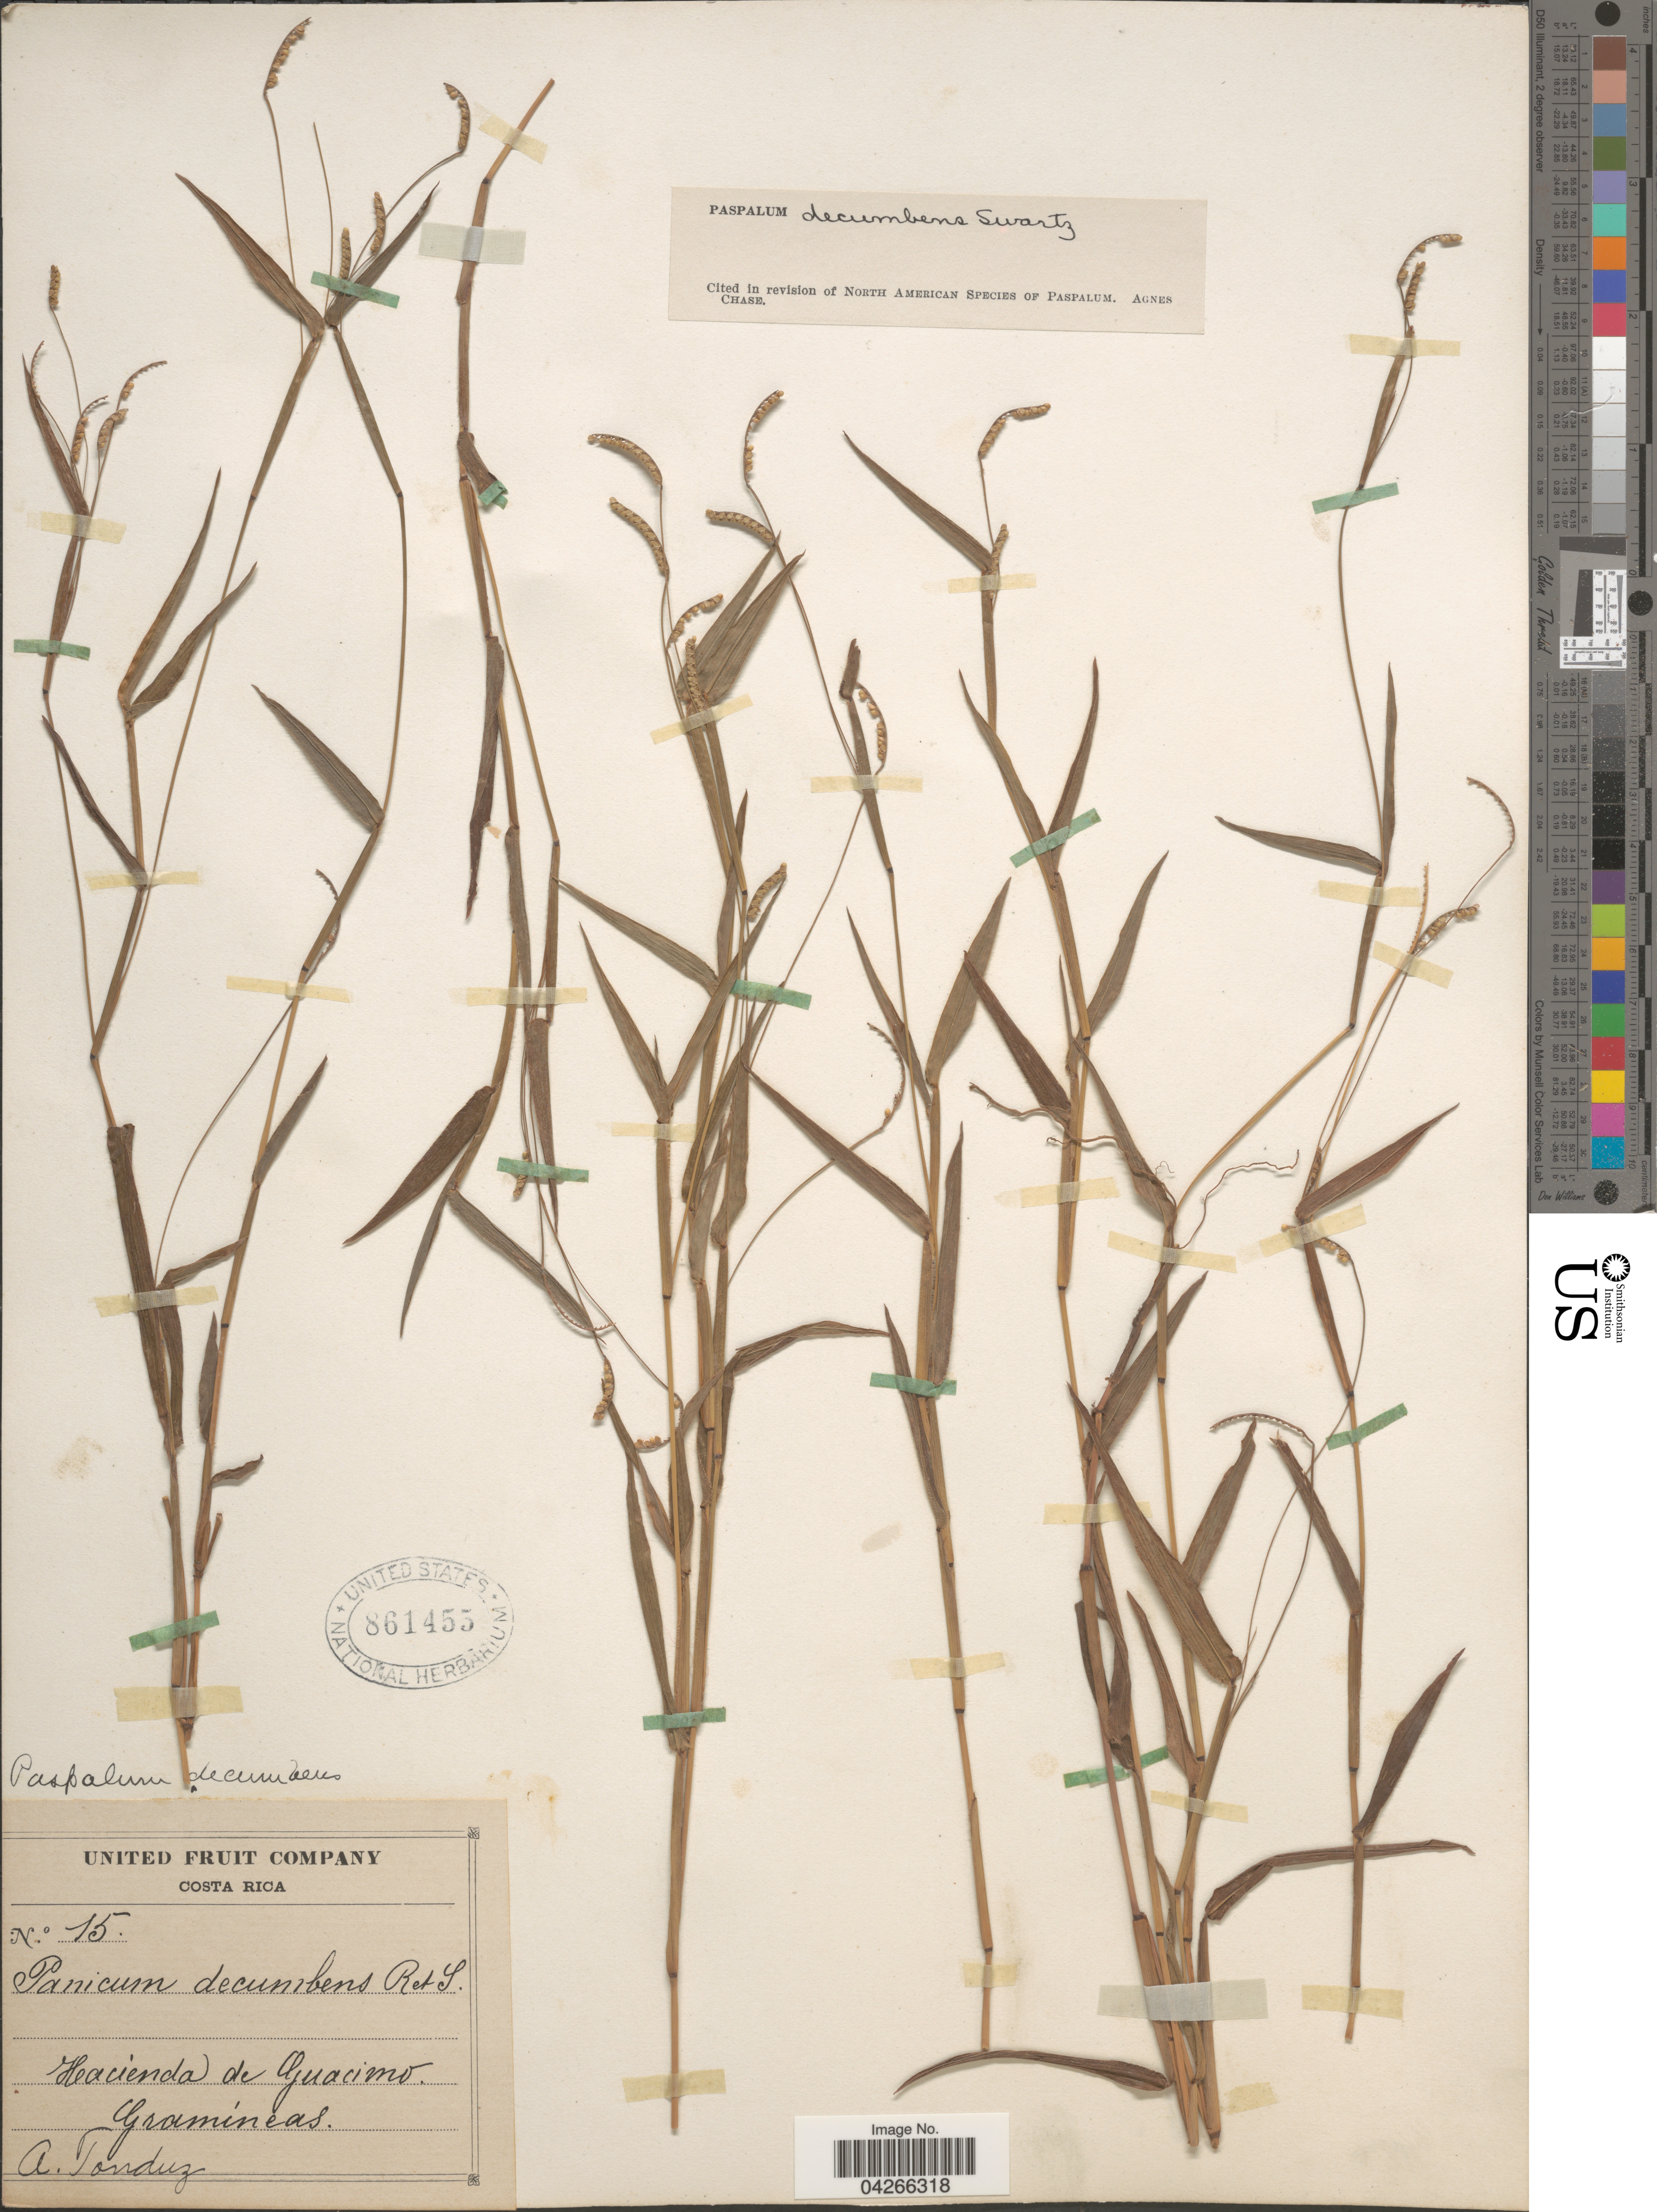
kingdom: Plantae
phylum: Tracheophyta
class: Liliopsida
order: Poales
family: Poaceae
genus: Paspalum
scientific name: Paspalum decumbens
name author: Sw.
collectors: A. Tonduz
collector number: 15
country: Costa Rica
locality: Hacienda de Guacimo.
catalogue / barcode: US 861455